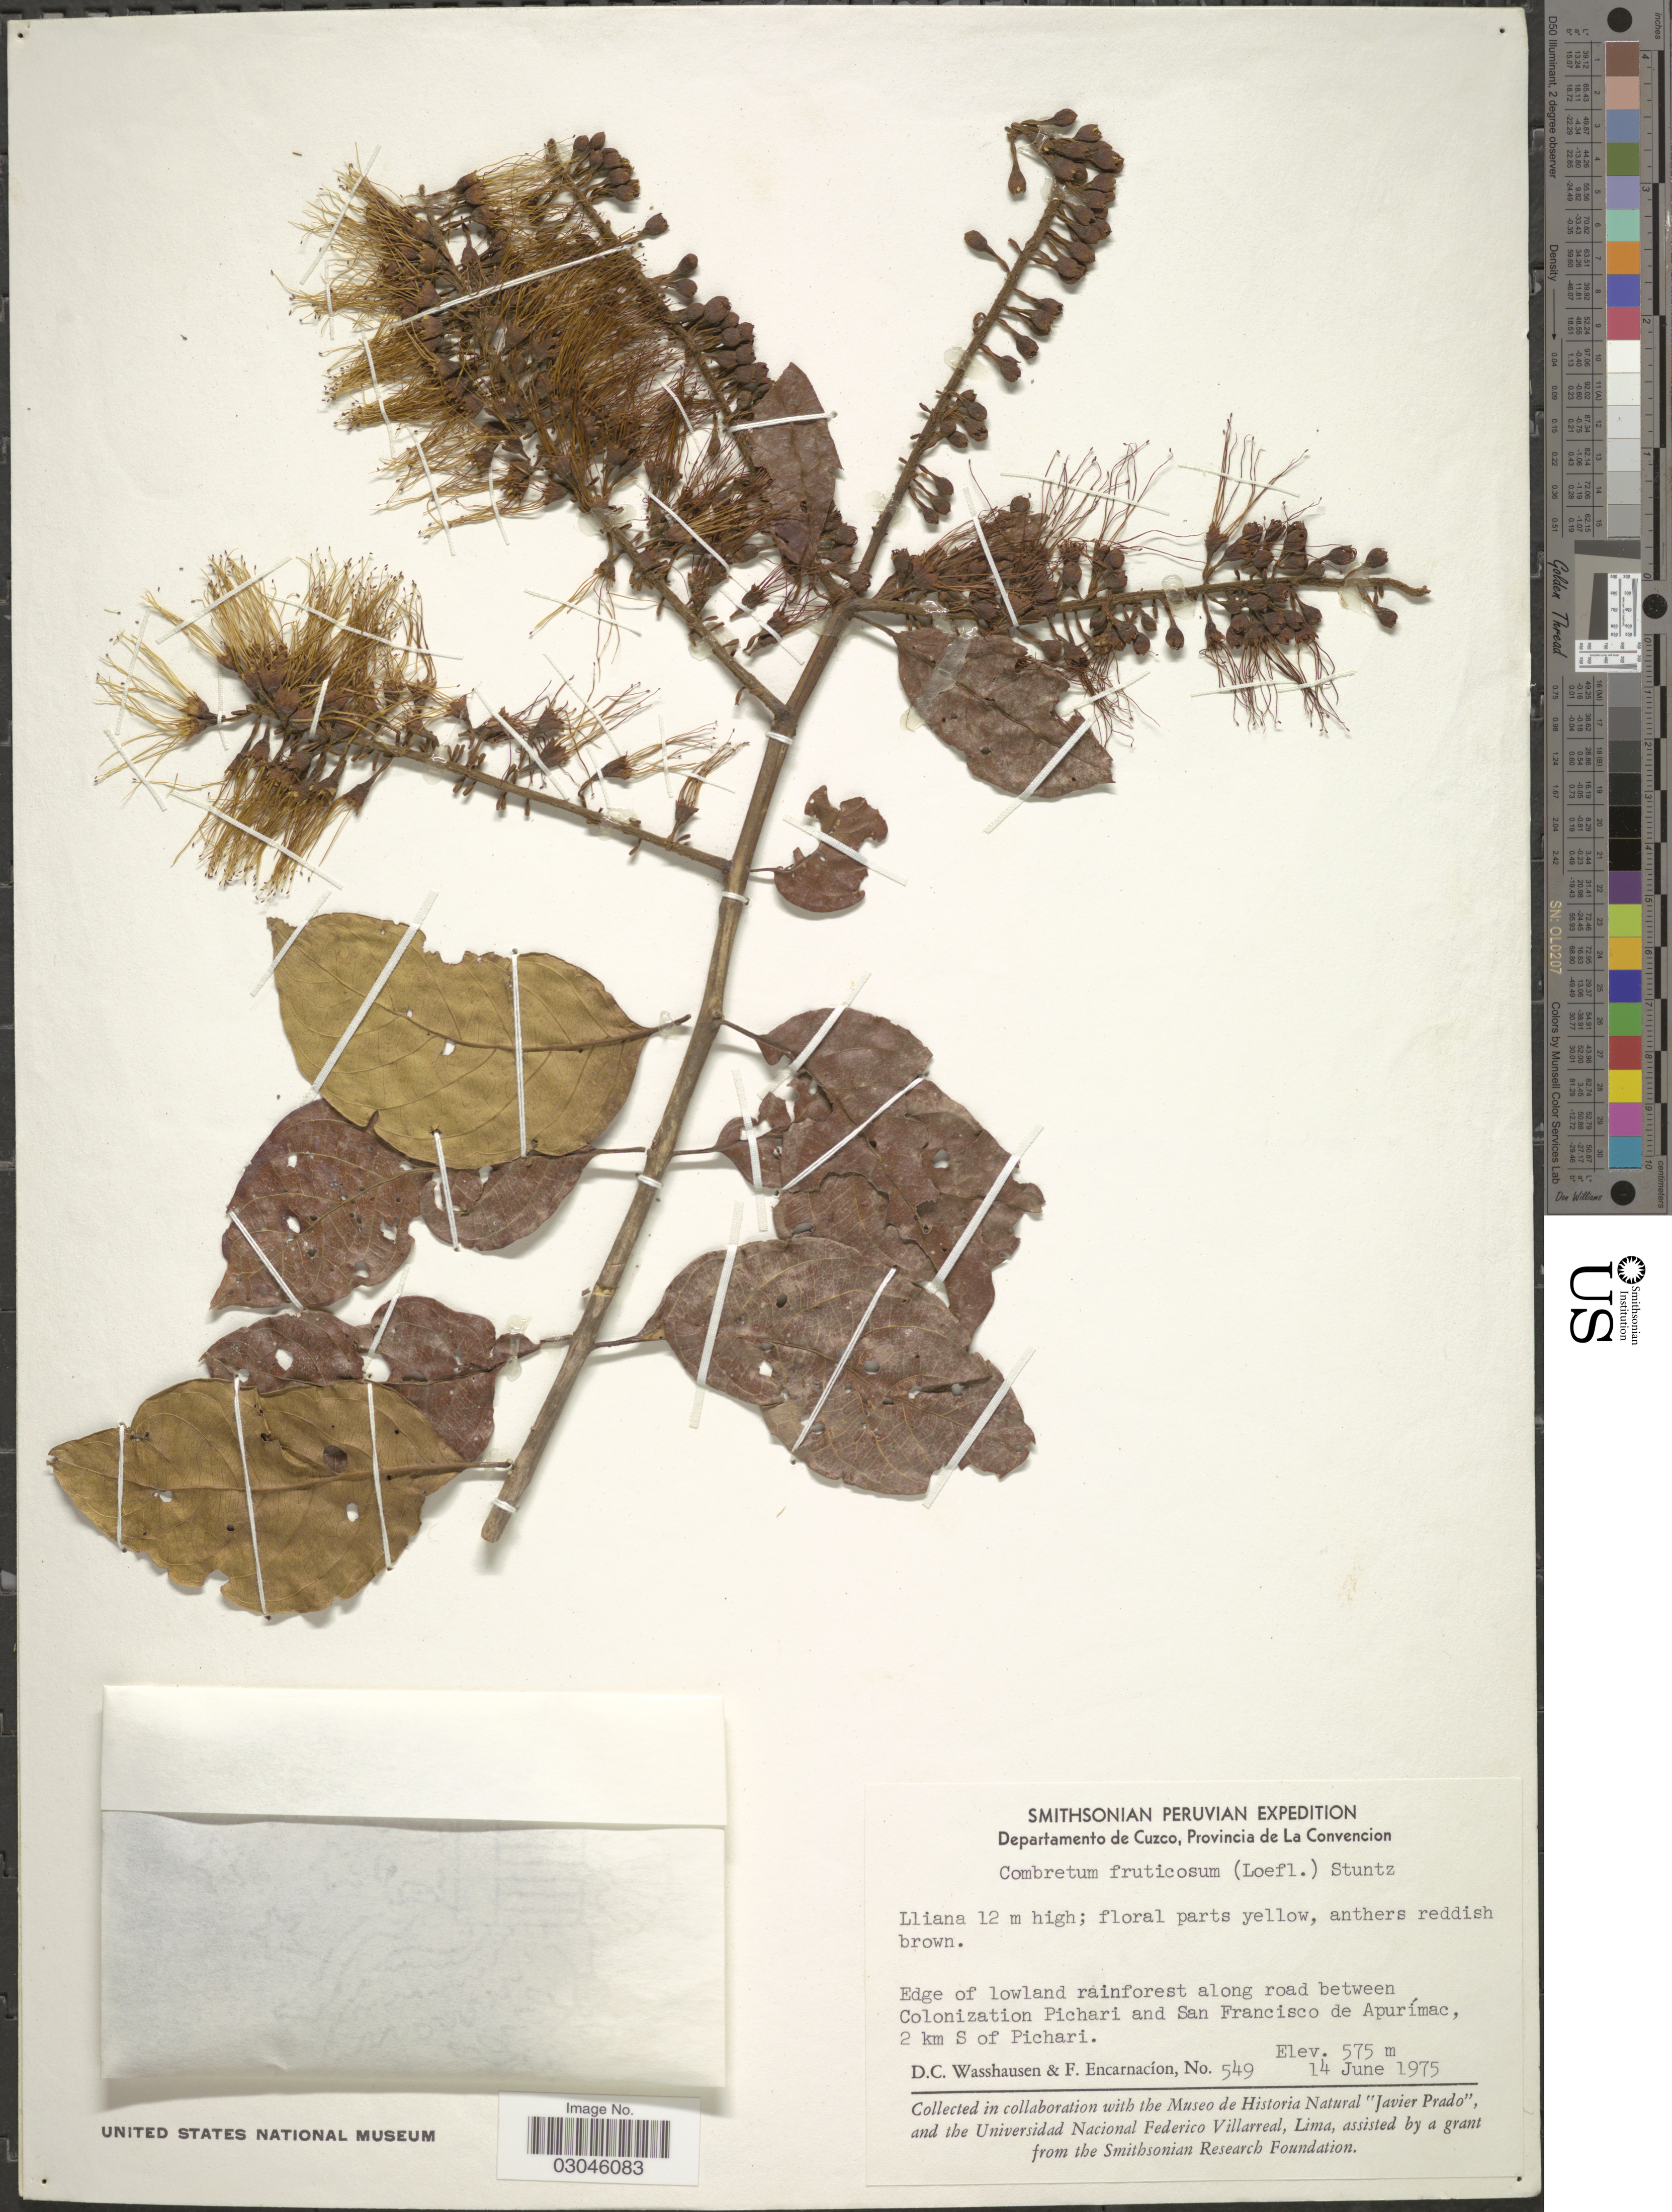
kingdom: Plantae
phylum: Tracheophyta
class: Magnoliopsida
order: Myrtales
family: Combretaceae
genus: Combretum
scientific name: Combretum fruticosum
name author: (Loefl.) Stuntz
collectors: D. C. Wasshausen & F. Encarnación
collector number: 549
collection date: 1975-06-14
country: Peru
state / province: Cusco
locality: Departamento de Cuzco, Provincia de La Convencion. Along road between Colonization Pichari and San Francisco de Apurímac, 2 km S of Pichari.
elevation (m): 575